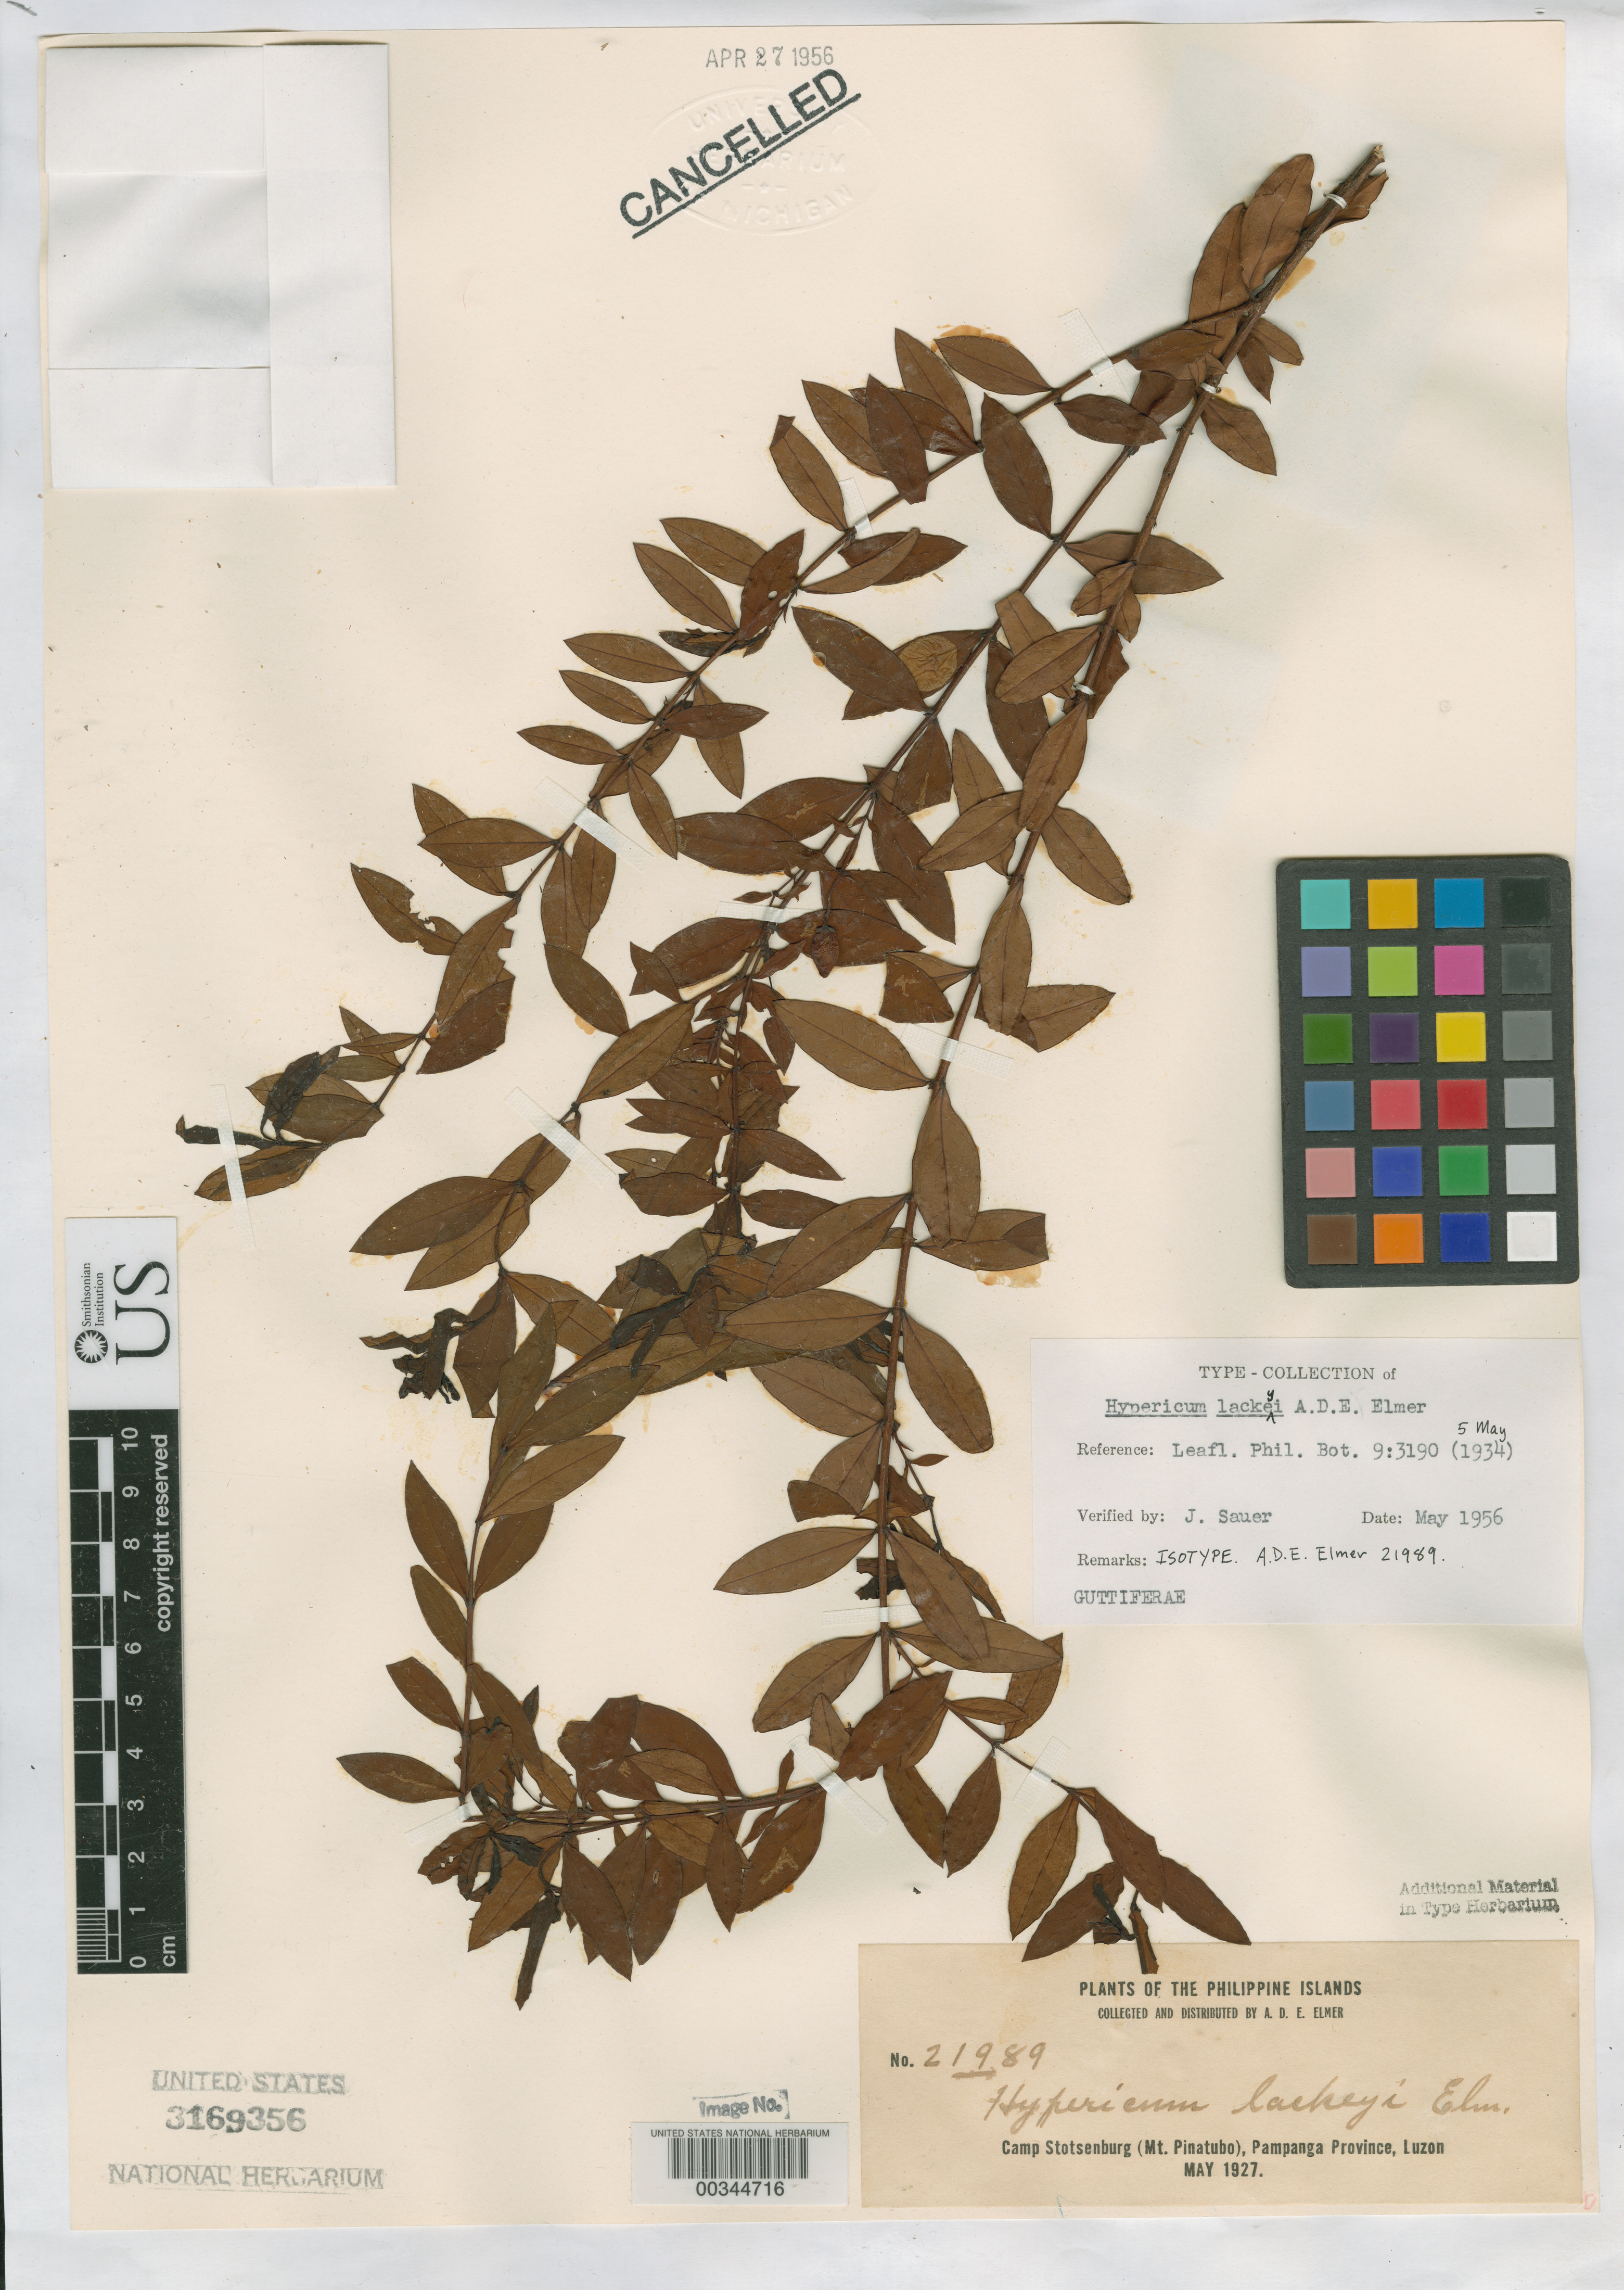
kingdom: Plantae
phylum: Tracheophyta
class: Magnoliopsida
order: Malpighiales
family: Hypericaceae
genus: Hypericum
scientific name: Hypericum lackeyi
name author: Merr.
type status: Isotype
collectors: A. D. E. Elmer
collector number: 21989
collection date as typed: May 1927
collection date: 1927-05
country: Philippines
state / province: Central Luzon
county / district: Pampanga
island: Luzon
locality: Luzon, Camp Stotsenburg (Mt. Pinatubo).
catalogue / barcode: US 3169356